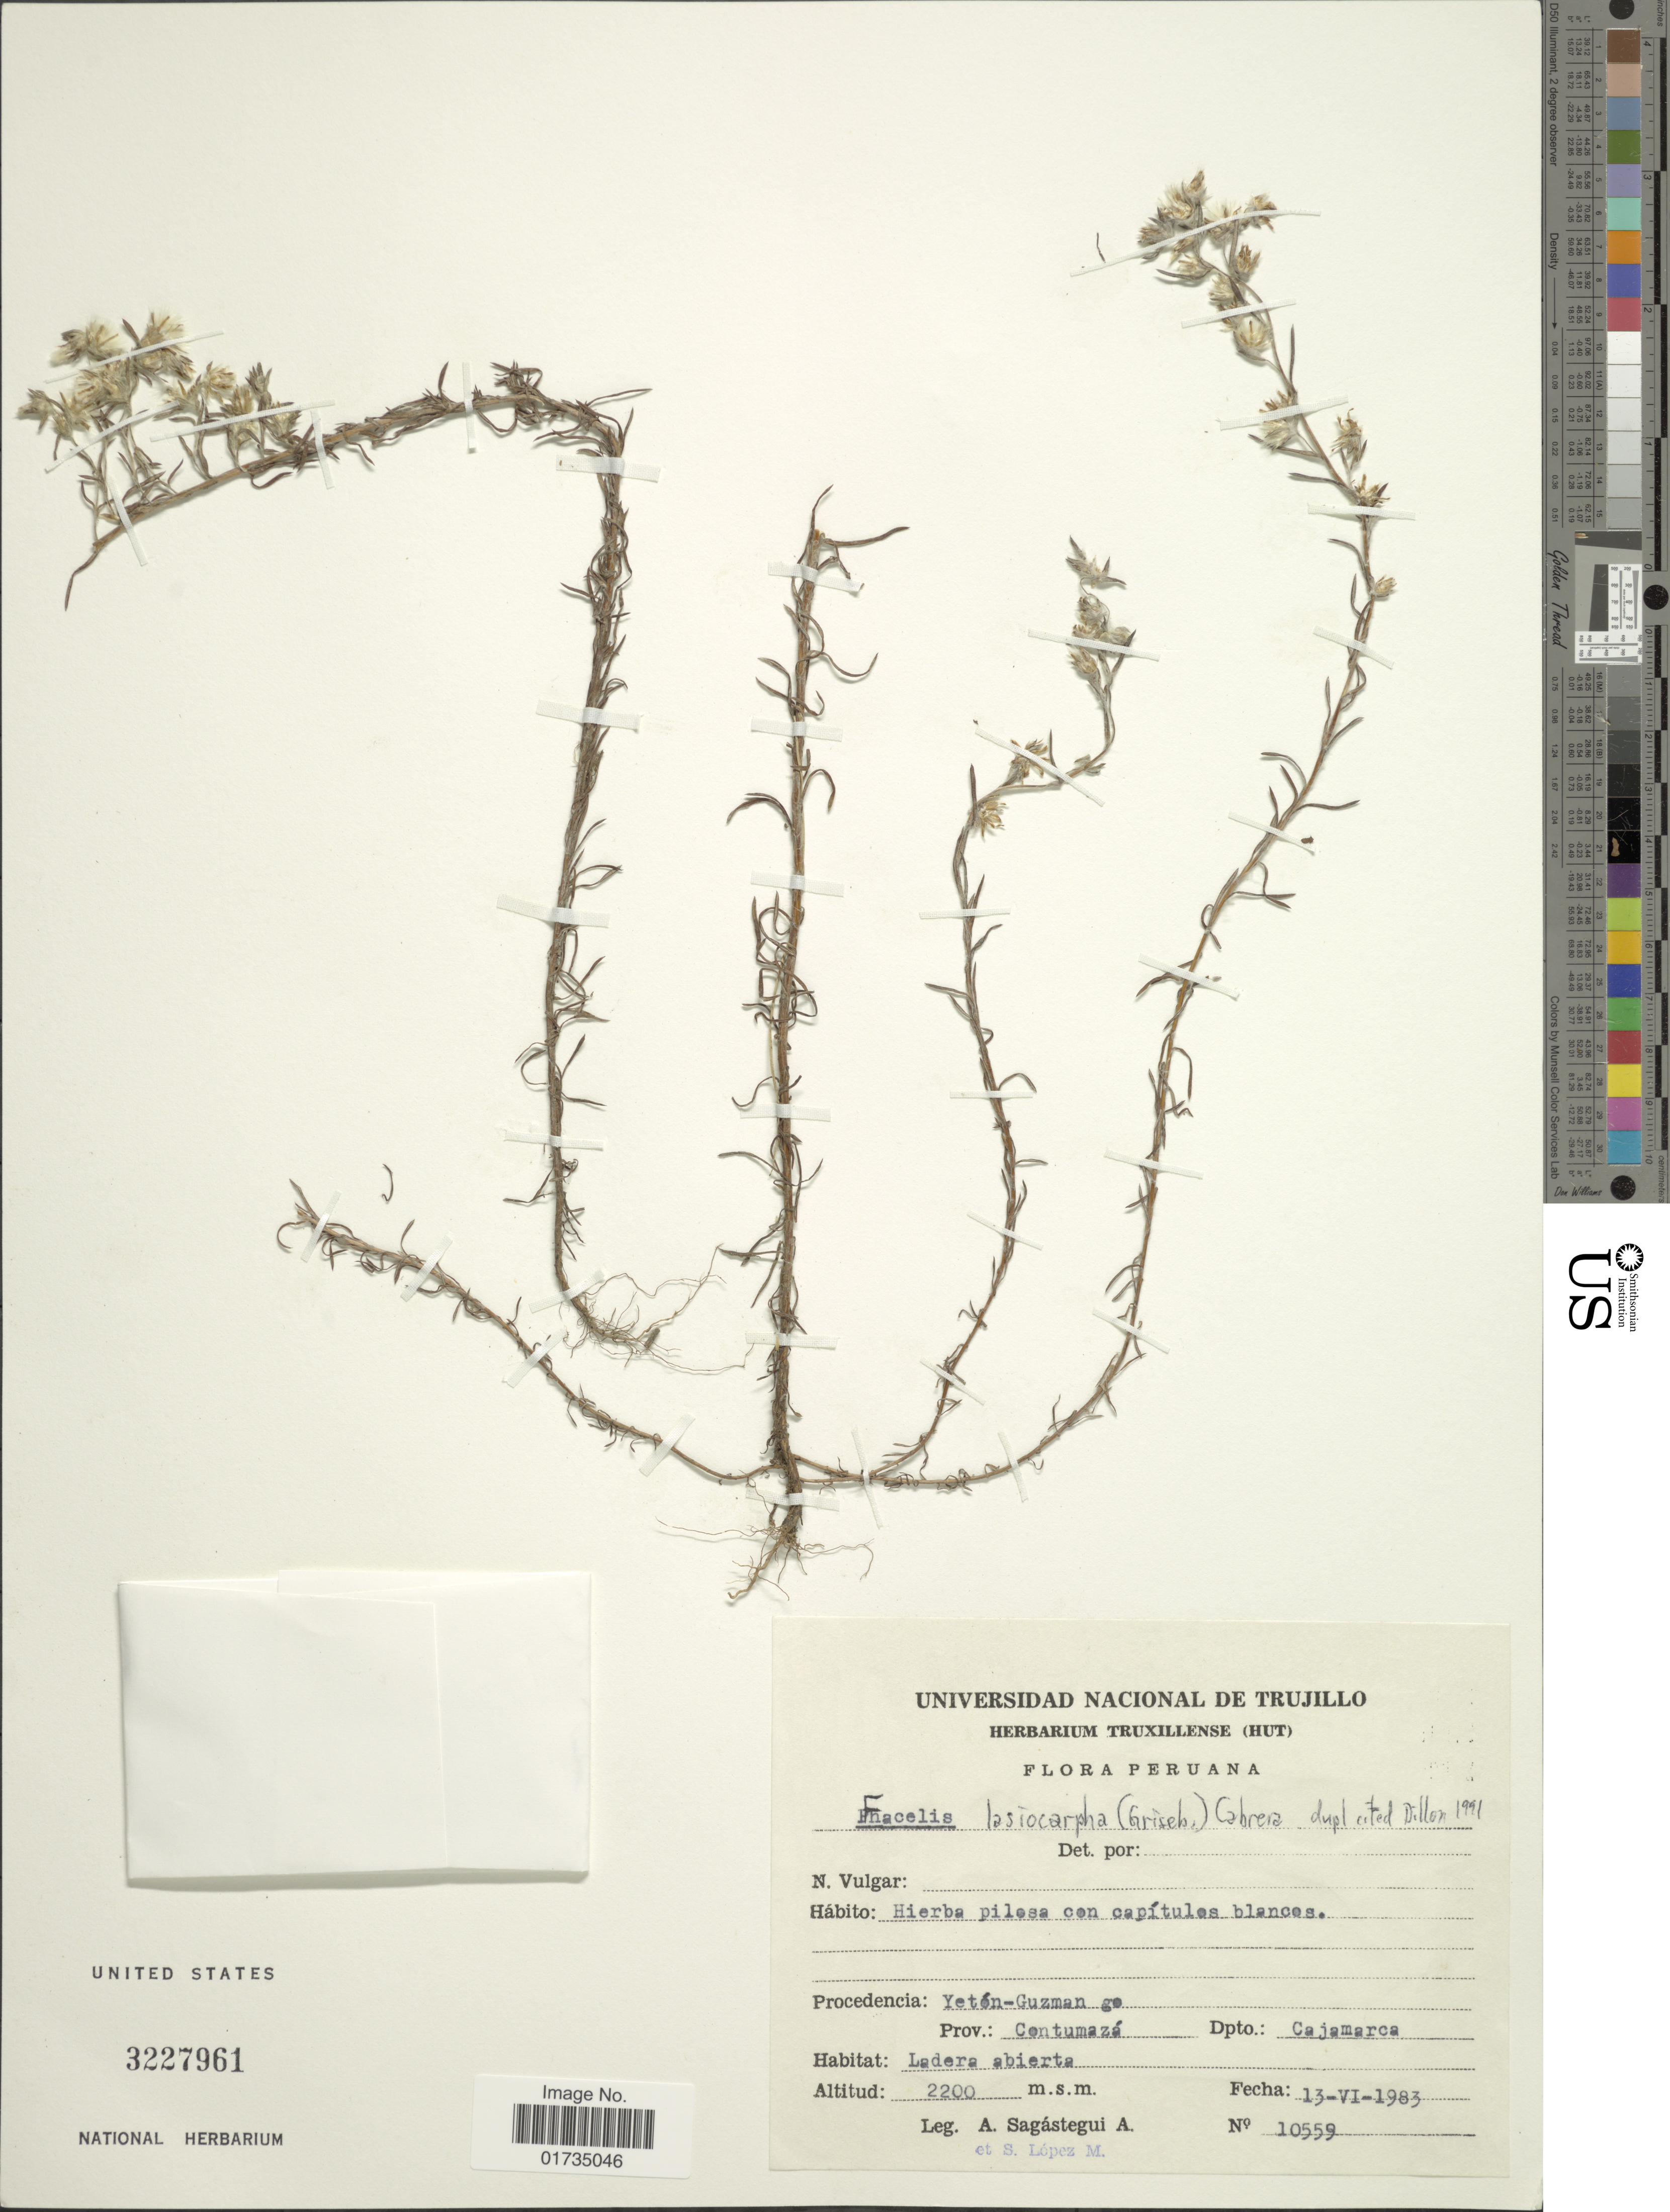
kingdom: Plantae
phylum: Tracheophyta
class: Magnoliopsida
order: Asterales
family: Asteraceae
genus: Facelis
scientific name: Facelis lasiocarpa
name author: (Griseb.) Cabrera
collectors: A. Sagástegui A. & S. Lopez M.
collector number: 10559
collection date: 1983-05-13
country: Peru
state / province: Cajamarca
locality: Peruana. Procedencia: Yeton-Guzman go. Prov.: Contumaza. Dpto.: Cajamarca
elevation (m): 2200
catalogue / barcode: US 3227961